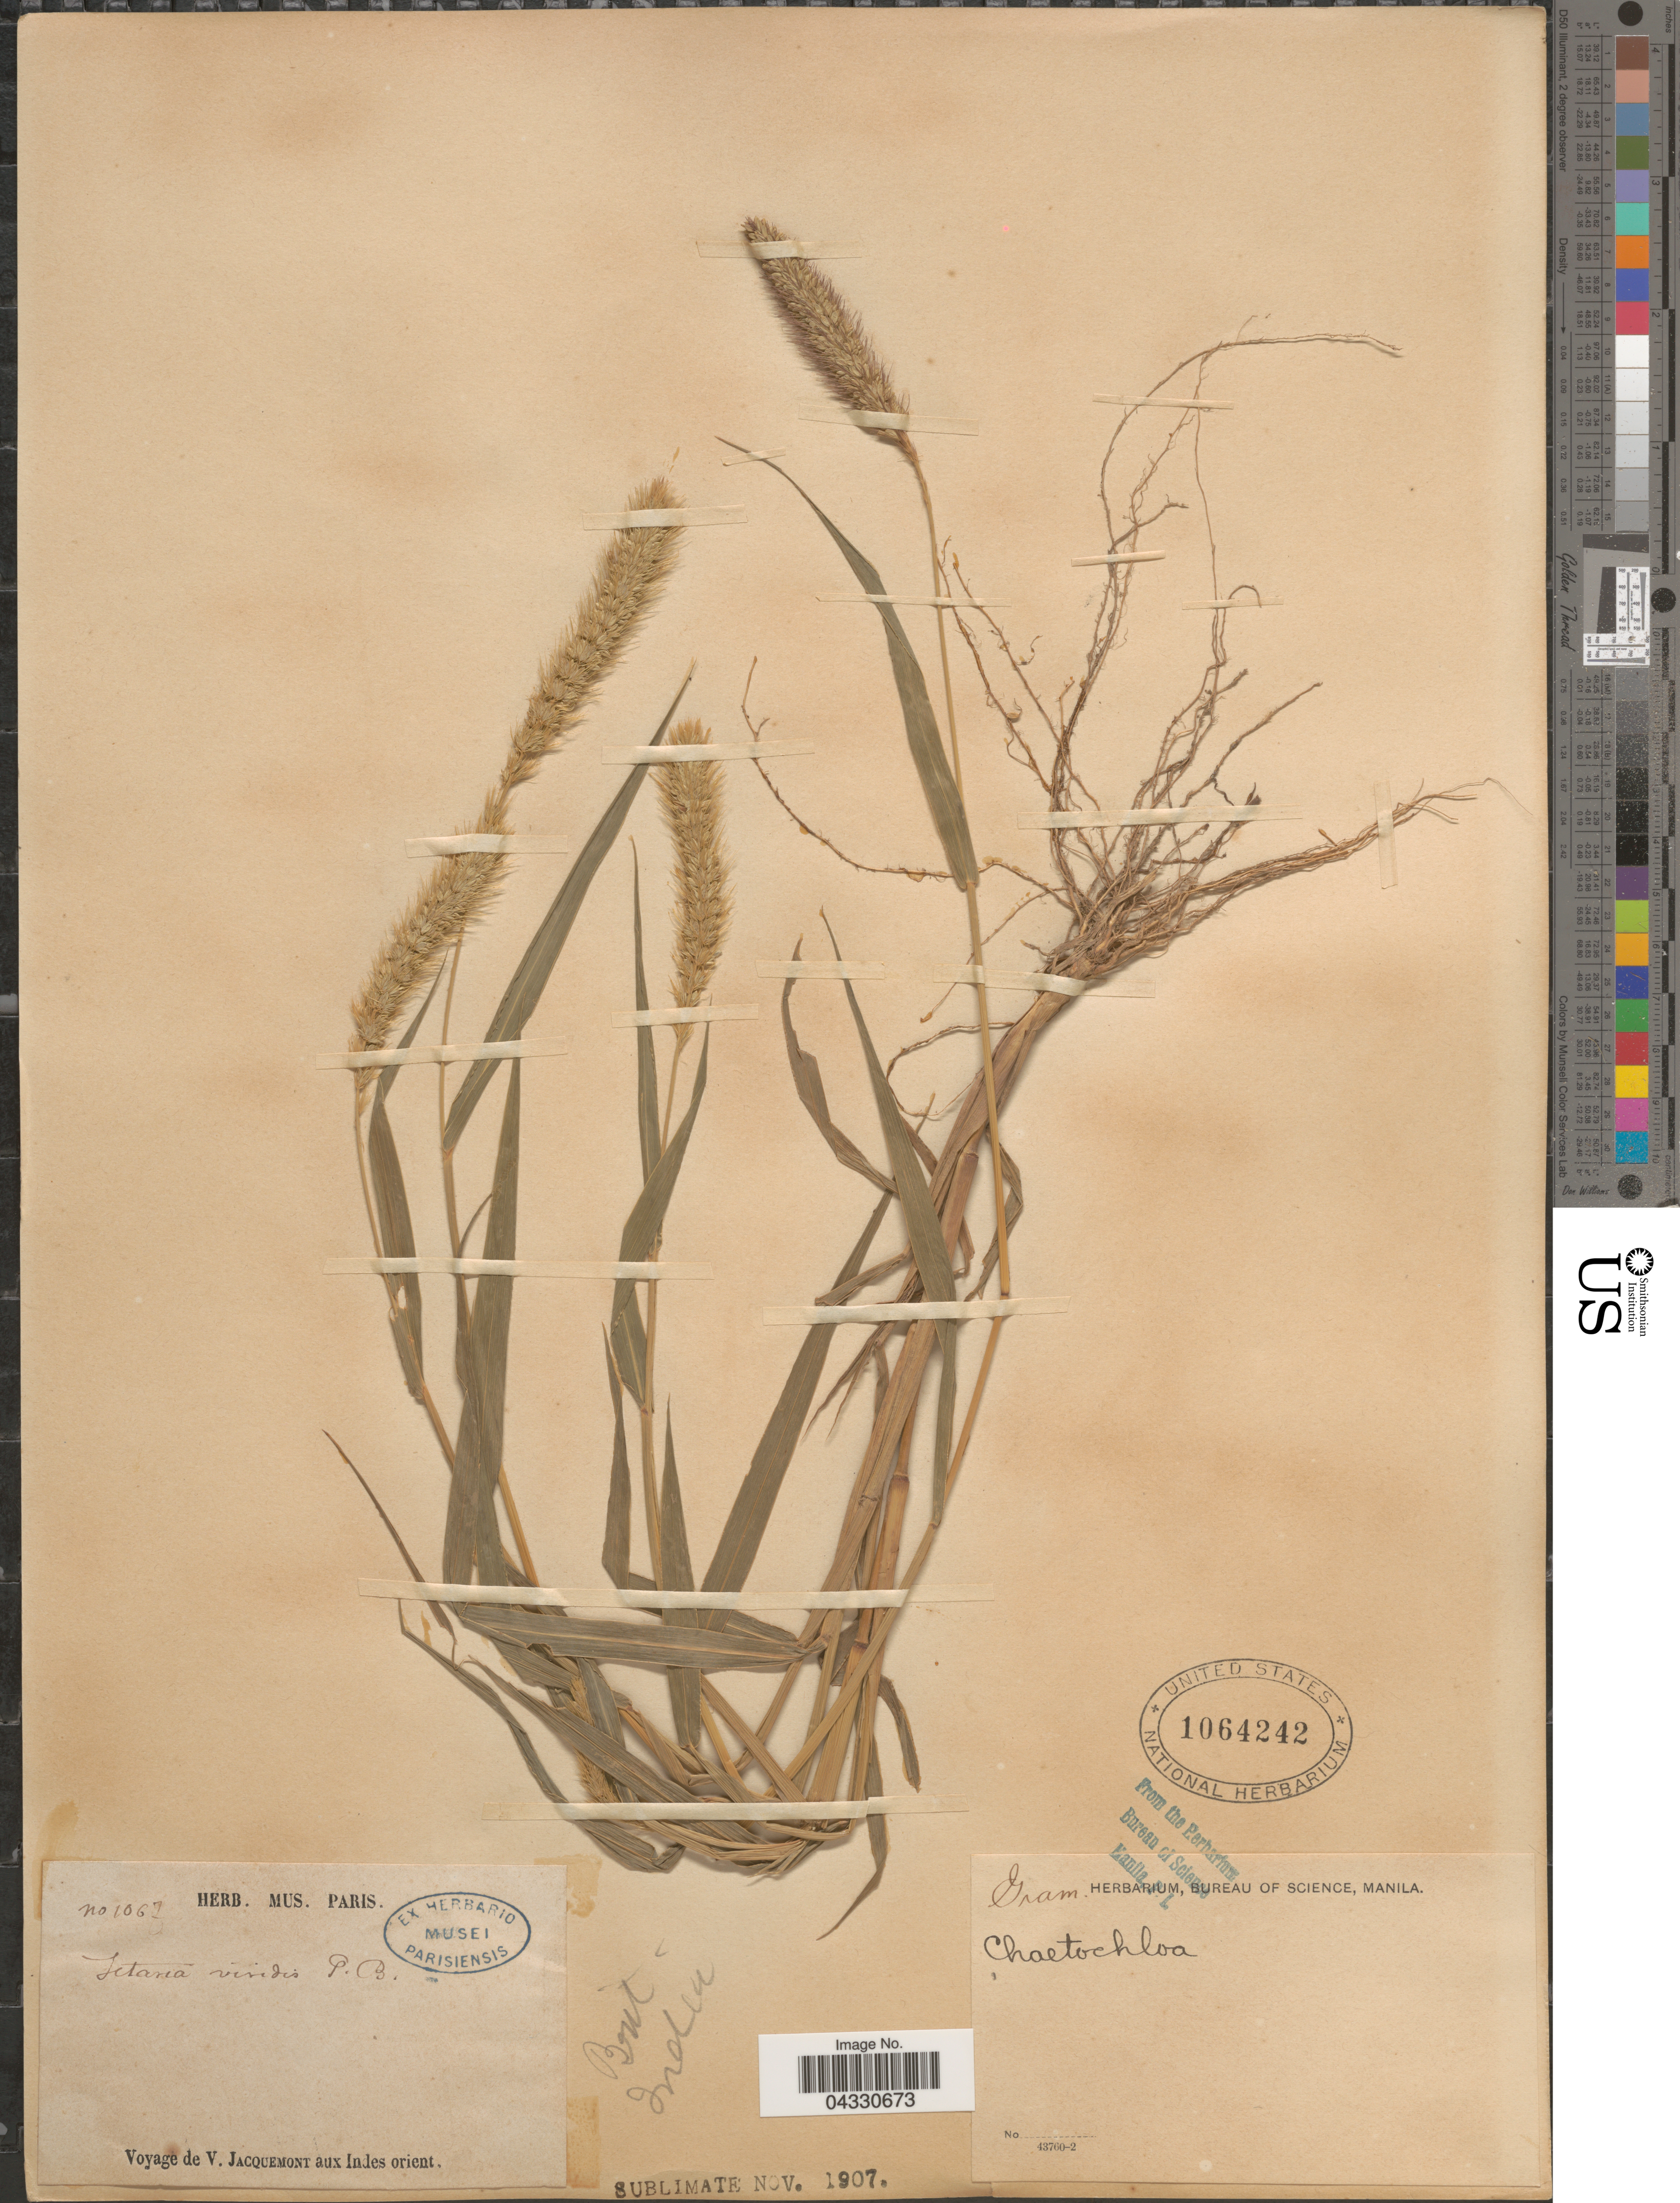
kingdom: Plantae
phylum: Tracheophyta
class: Liliopsida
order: Poales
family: Poaceae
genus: Setaria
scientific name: Setaria viridis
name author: (L.) P. Beauv.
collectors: V. Jacquemont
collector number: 1067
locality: Indes orient. Brit. India.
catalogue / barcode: US 1064242